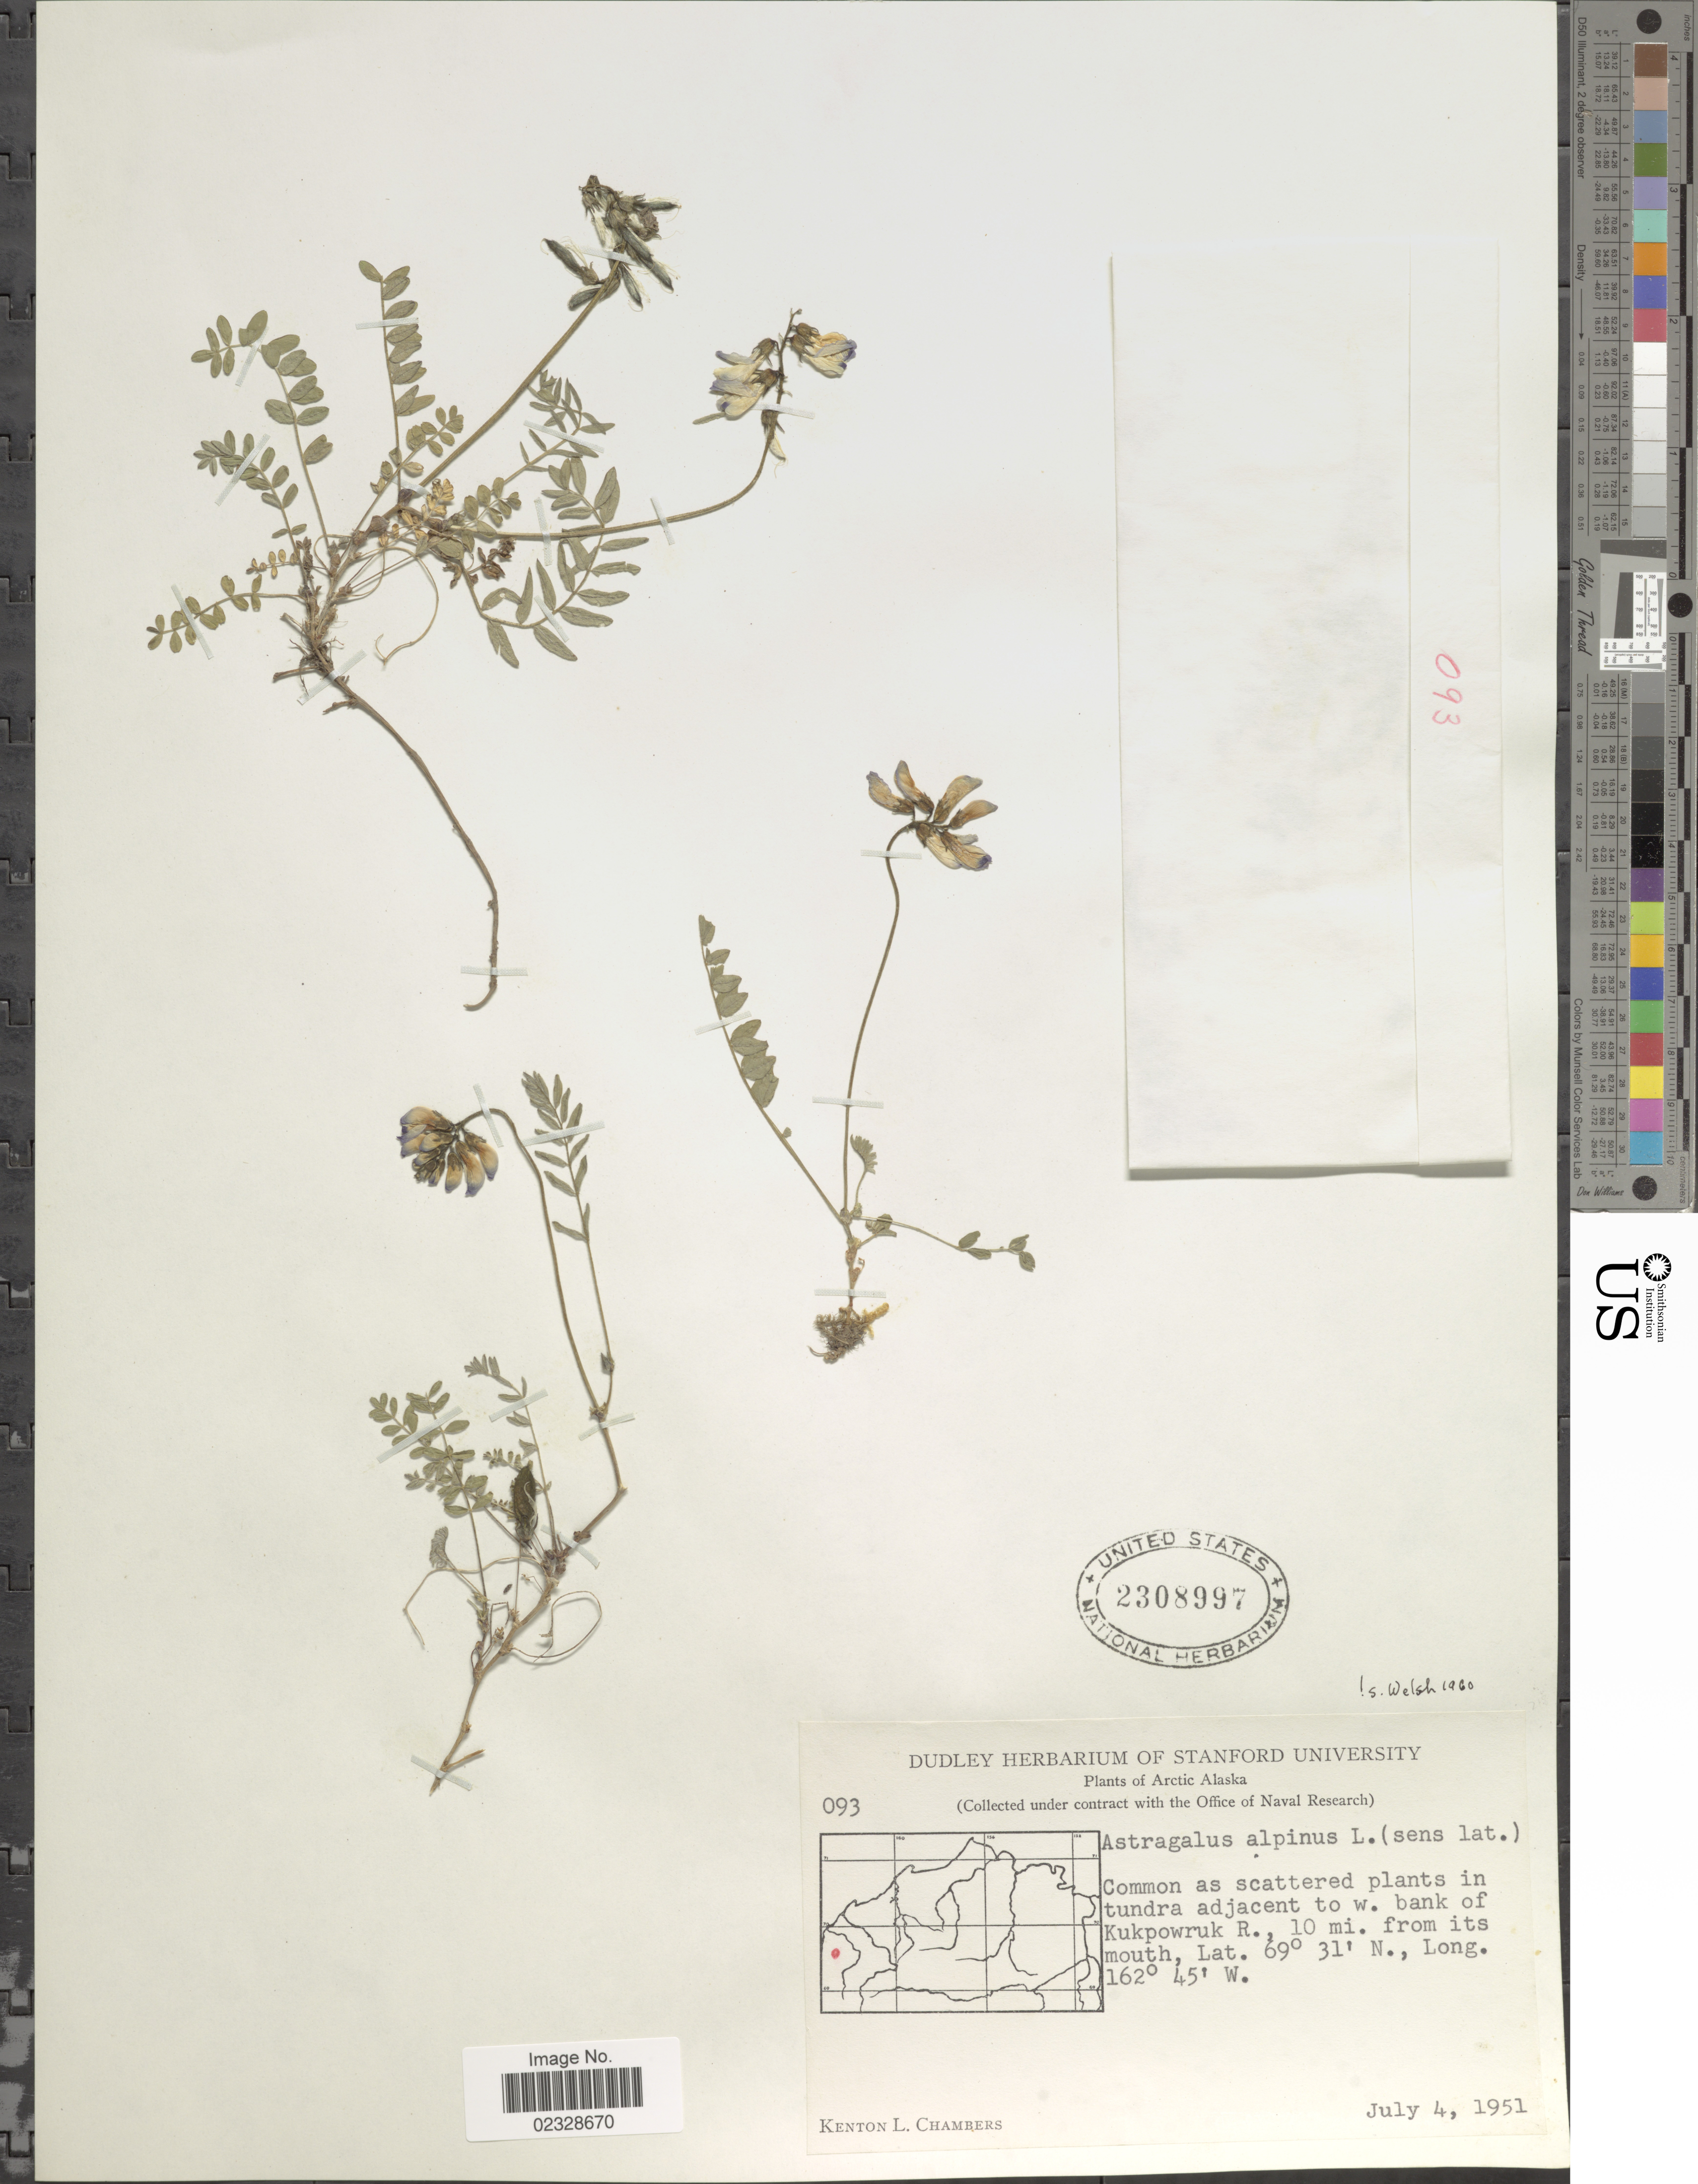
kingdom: Plantae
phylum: Tracheophyta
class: Magnoliopsida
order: Fabales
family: Fabaceae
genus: Astragalus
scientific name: Astragalus alpinus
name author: L.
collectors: K. L. Chambers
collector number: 093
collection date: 1951-07-04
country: United States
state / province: Alaska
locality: Arctic Alaska, w bank of Kukpowruk R., 10 mi from its mouth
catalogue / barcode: US 2308997